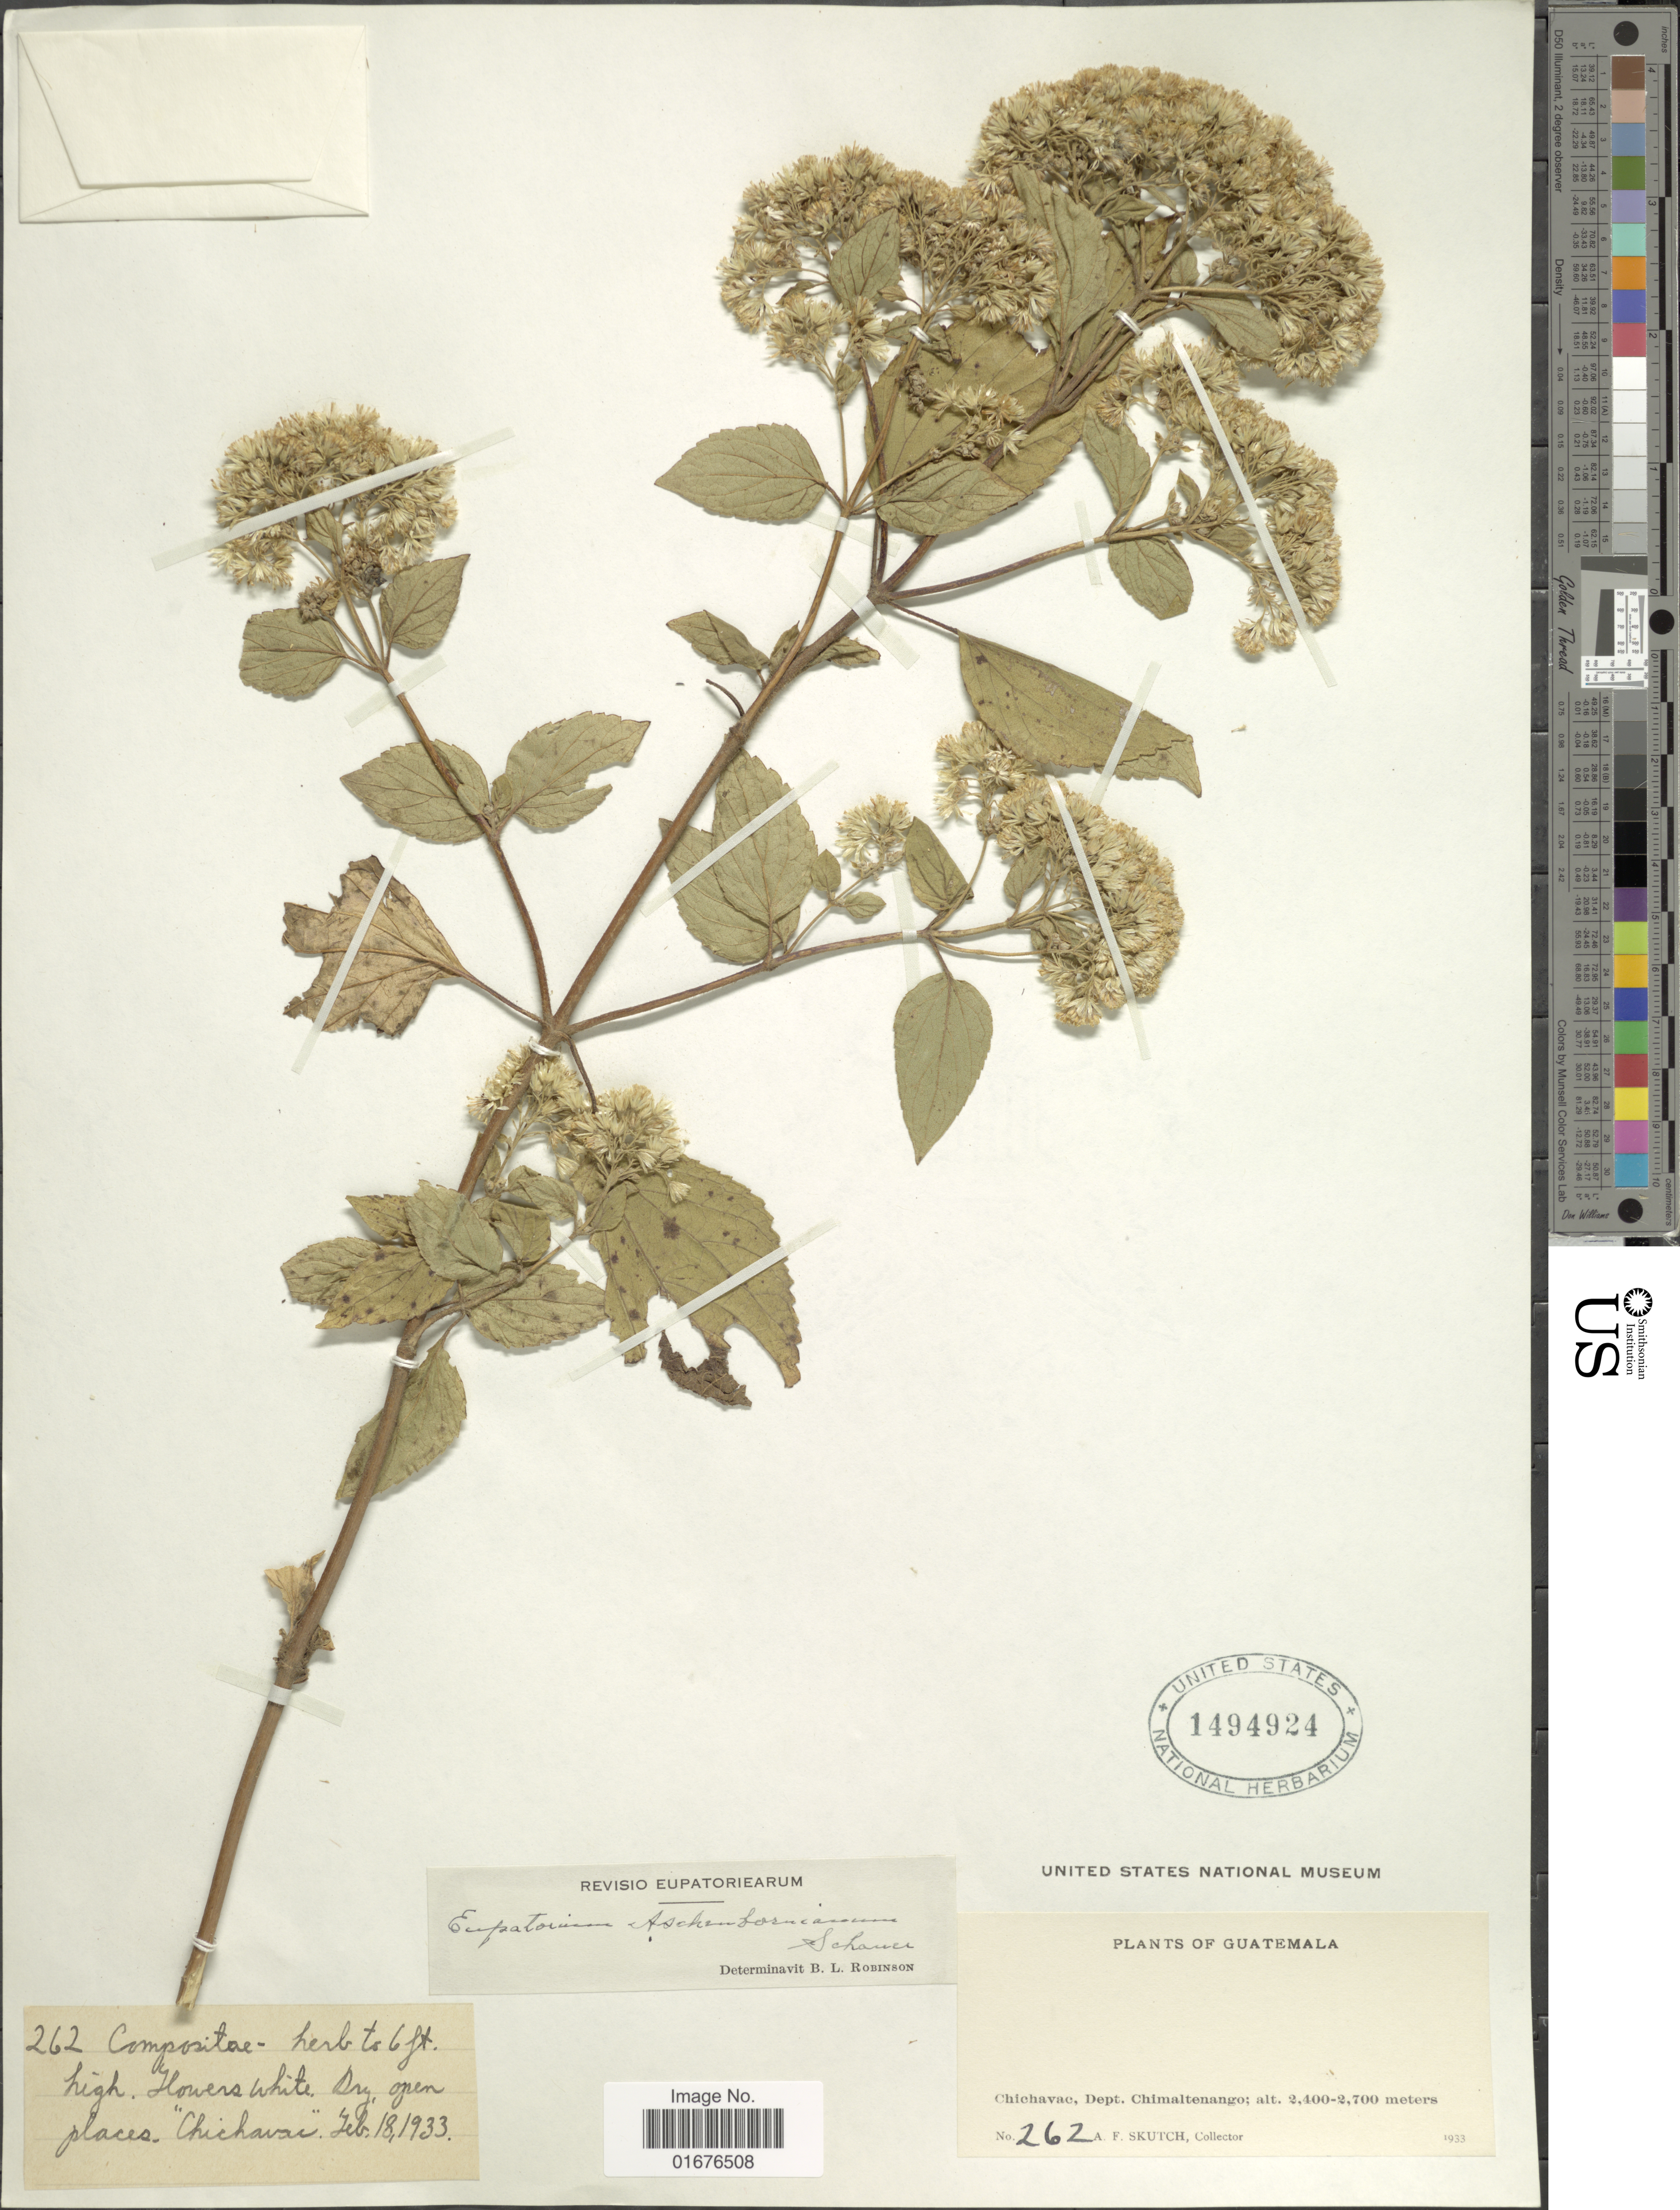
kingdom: Plantae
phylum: Tracheophyta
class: Magnoliopsida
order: Asterales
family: Asteraceae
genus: Ageratina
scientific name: Ageratina pichinchensis var. bustamenta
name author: (DC.) R.M. King & H. Rob.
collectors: A. F. Skutch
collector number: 262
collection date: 1933-02-18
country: Guatemala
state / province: Chimaltenango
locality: Chichavac, dry, open place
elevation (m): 2400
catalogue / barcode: US 1494924